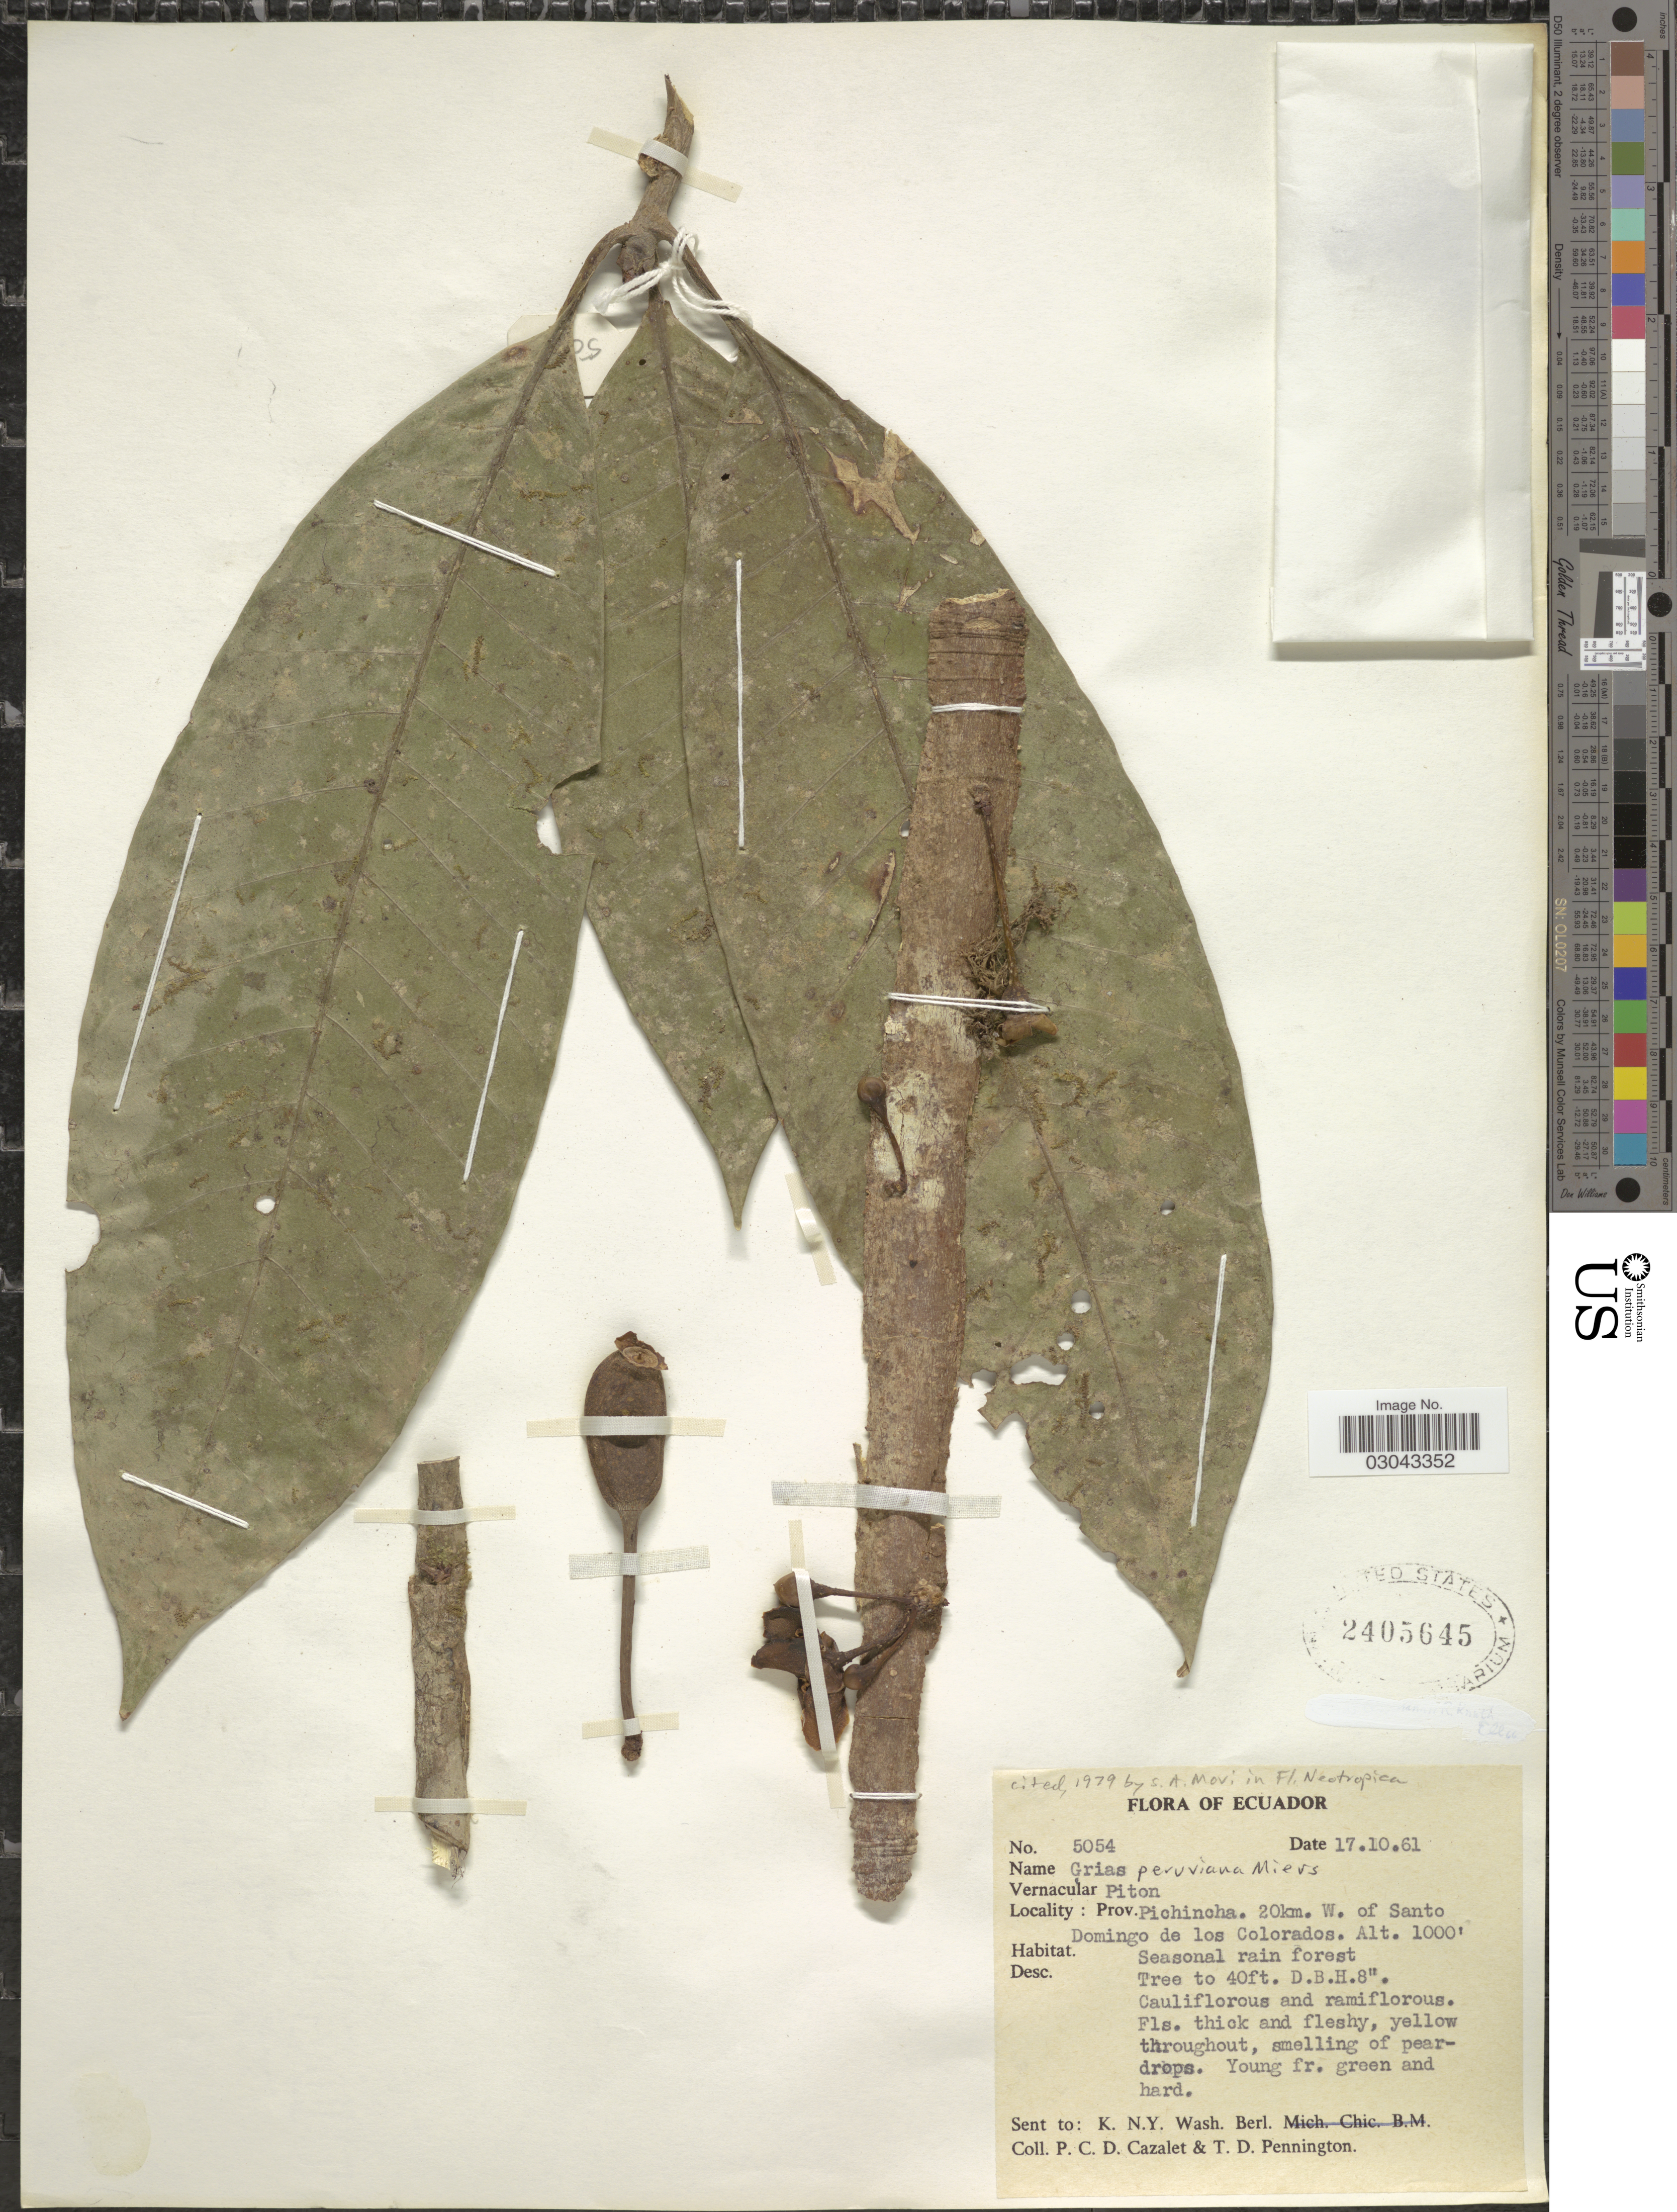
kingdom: Plantae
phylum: Tracheophyta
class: Magnoliopsida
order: Ericales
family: Lecythidaceae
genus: Grias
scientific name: Grias peruviana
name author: Miers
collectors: P. C. D. Cazalet & T. D. Pennington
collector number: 5054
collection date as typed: Transcribed d/m/y: 17/10/61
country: Ecuador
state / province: Pichincha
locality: Prov. Pichincha, 20km. W. of Santo Domingo de los Colorados.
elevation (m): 305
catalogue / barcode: US 2405645